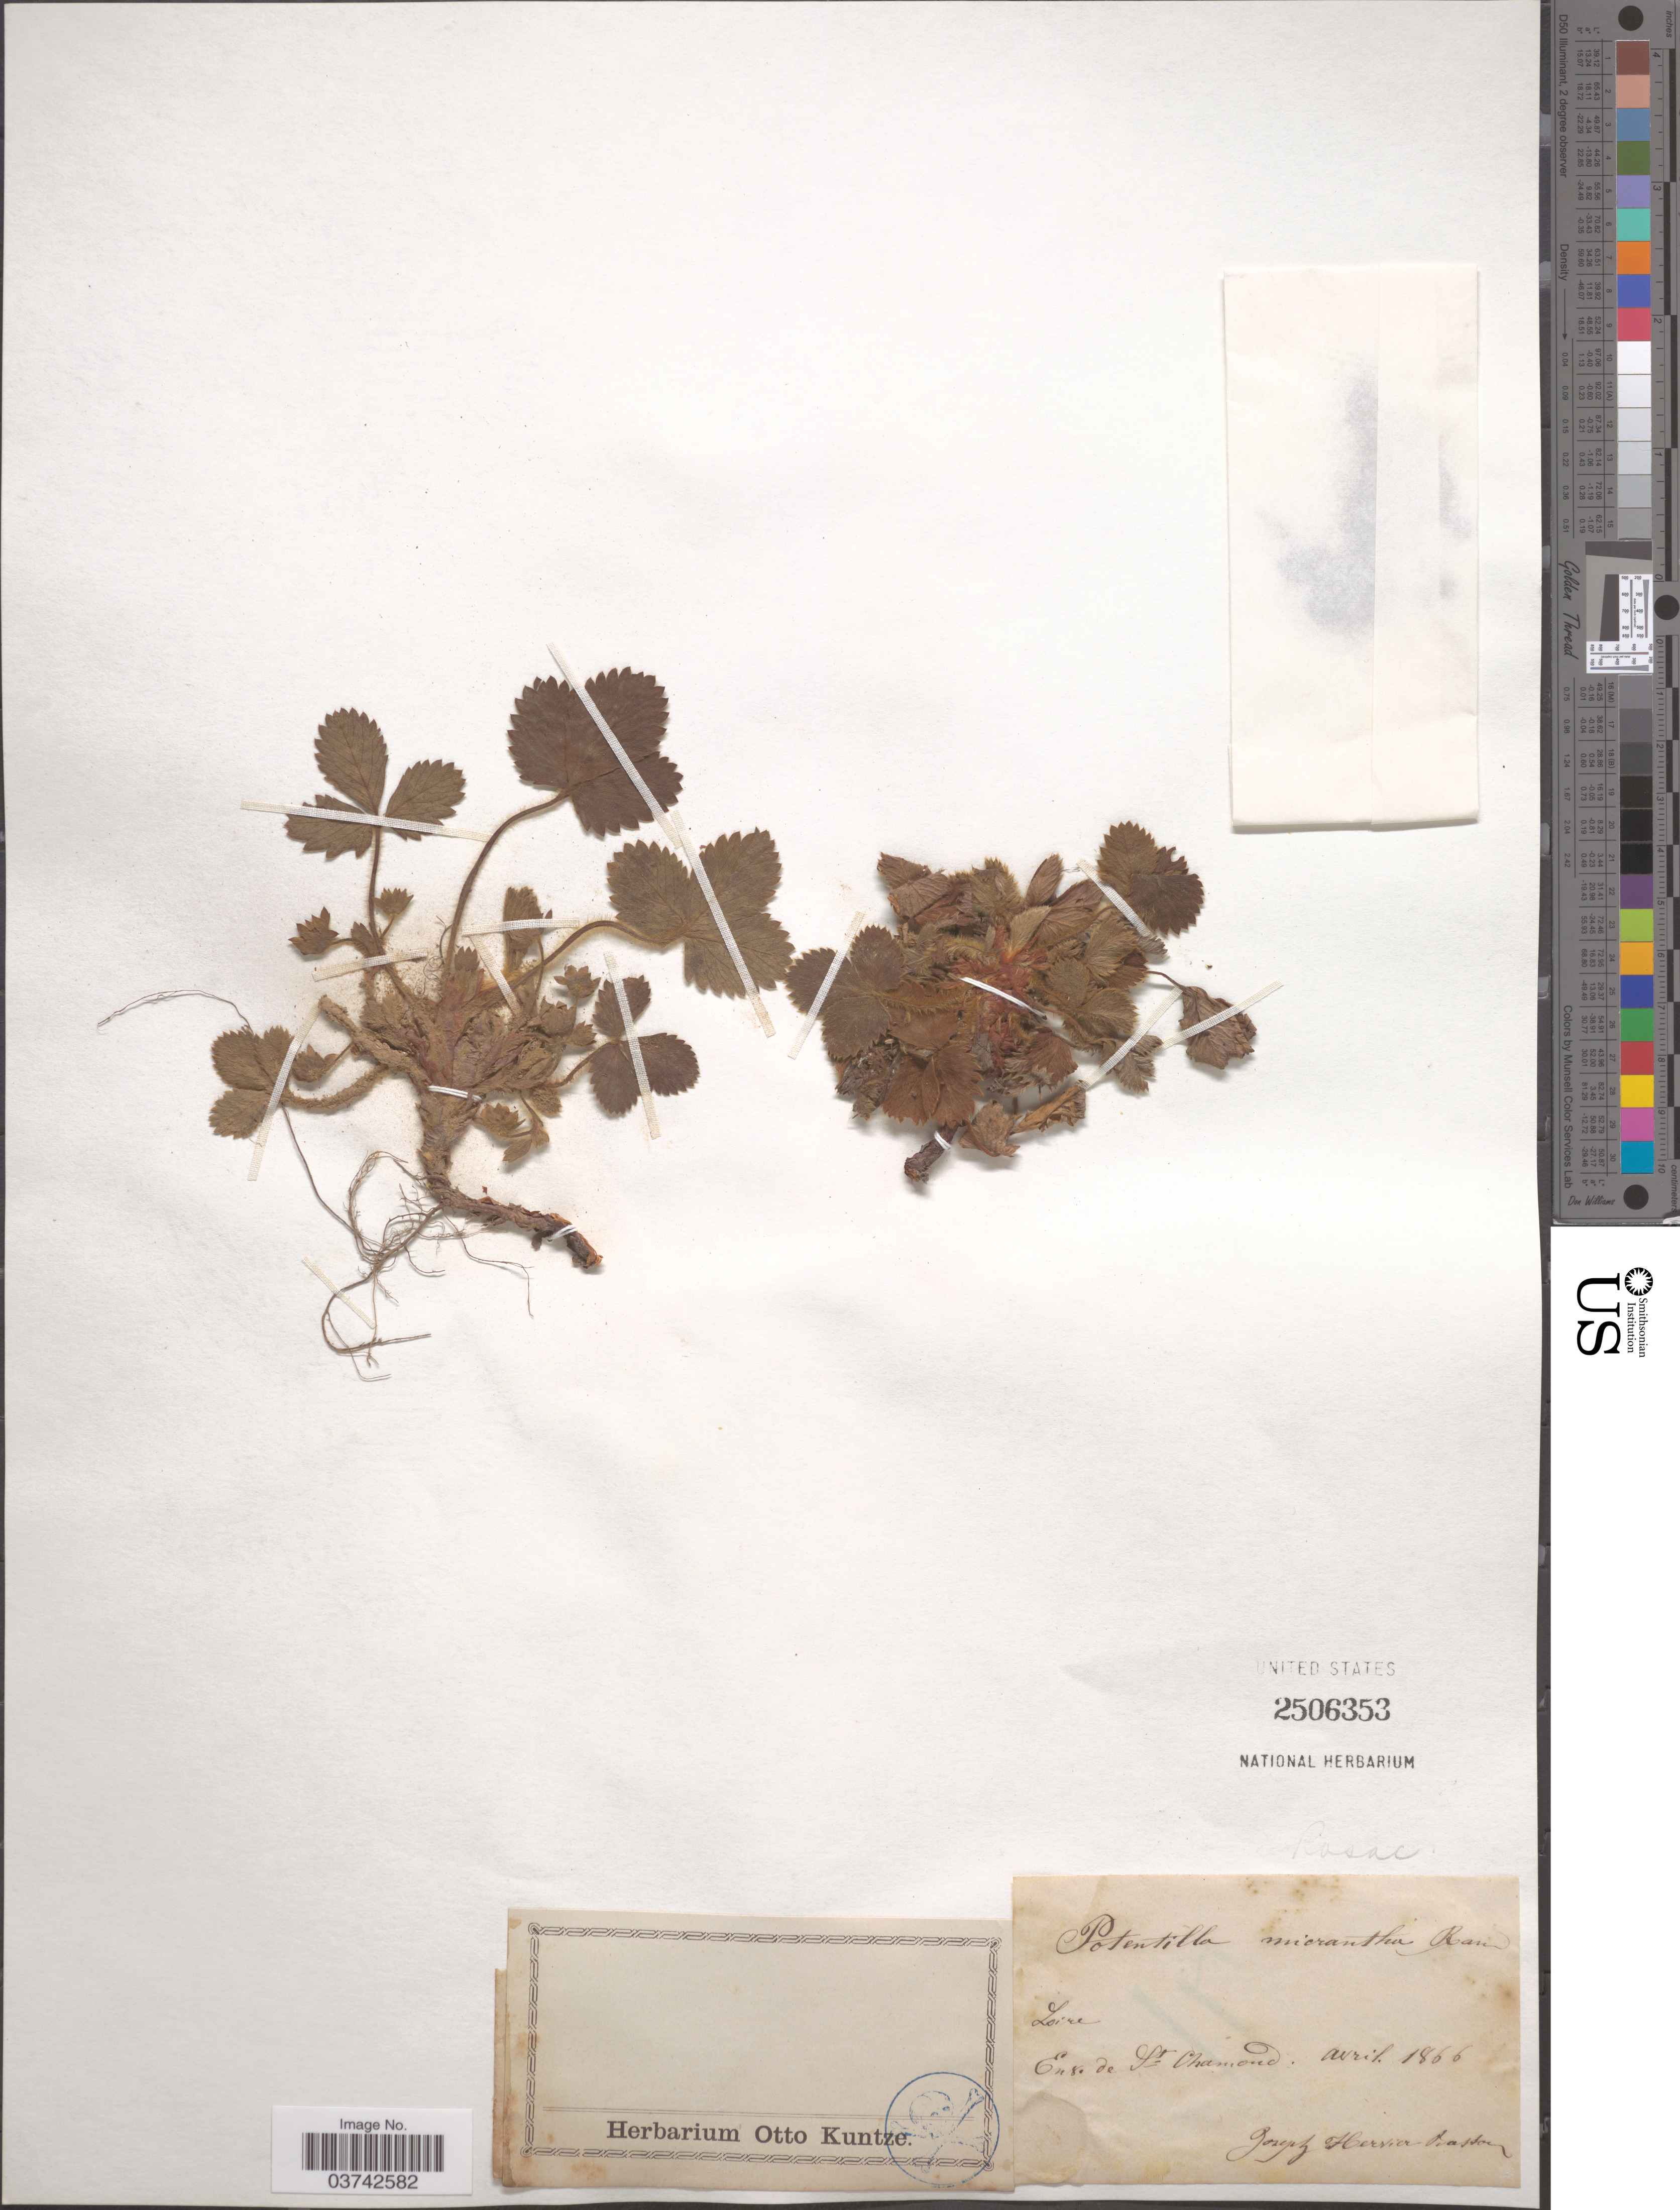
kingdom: Plantae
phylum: Tracheophyta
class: Magnoliopsida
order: Rosales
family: Rosaceae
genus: Potentilla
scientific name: Potentilla micrantha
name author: Ramond ex DC.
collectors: J. Hervier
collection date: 1866-04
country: France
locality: Loire. Env. de St Chamond.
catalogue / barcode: US 2506353